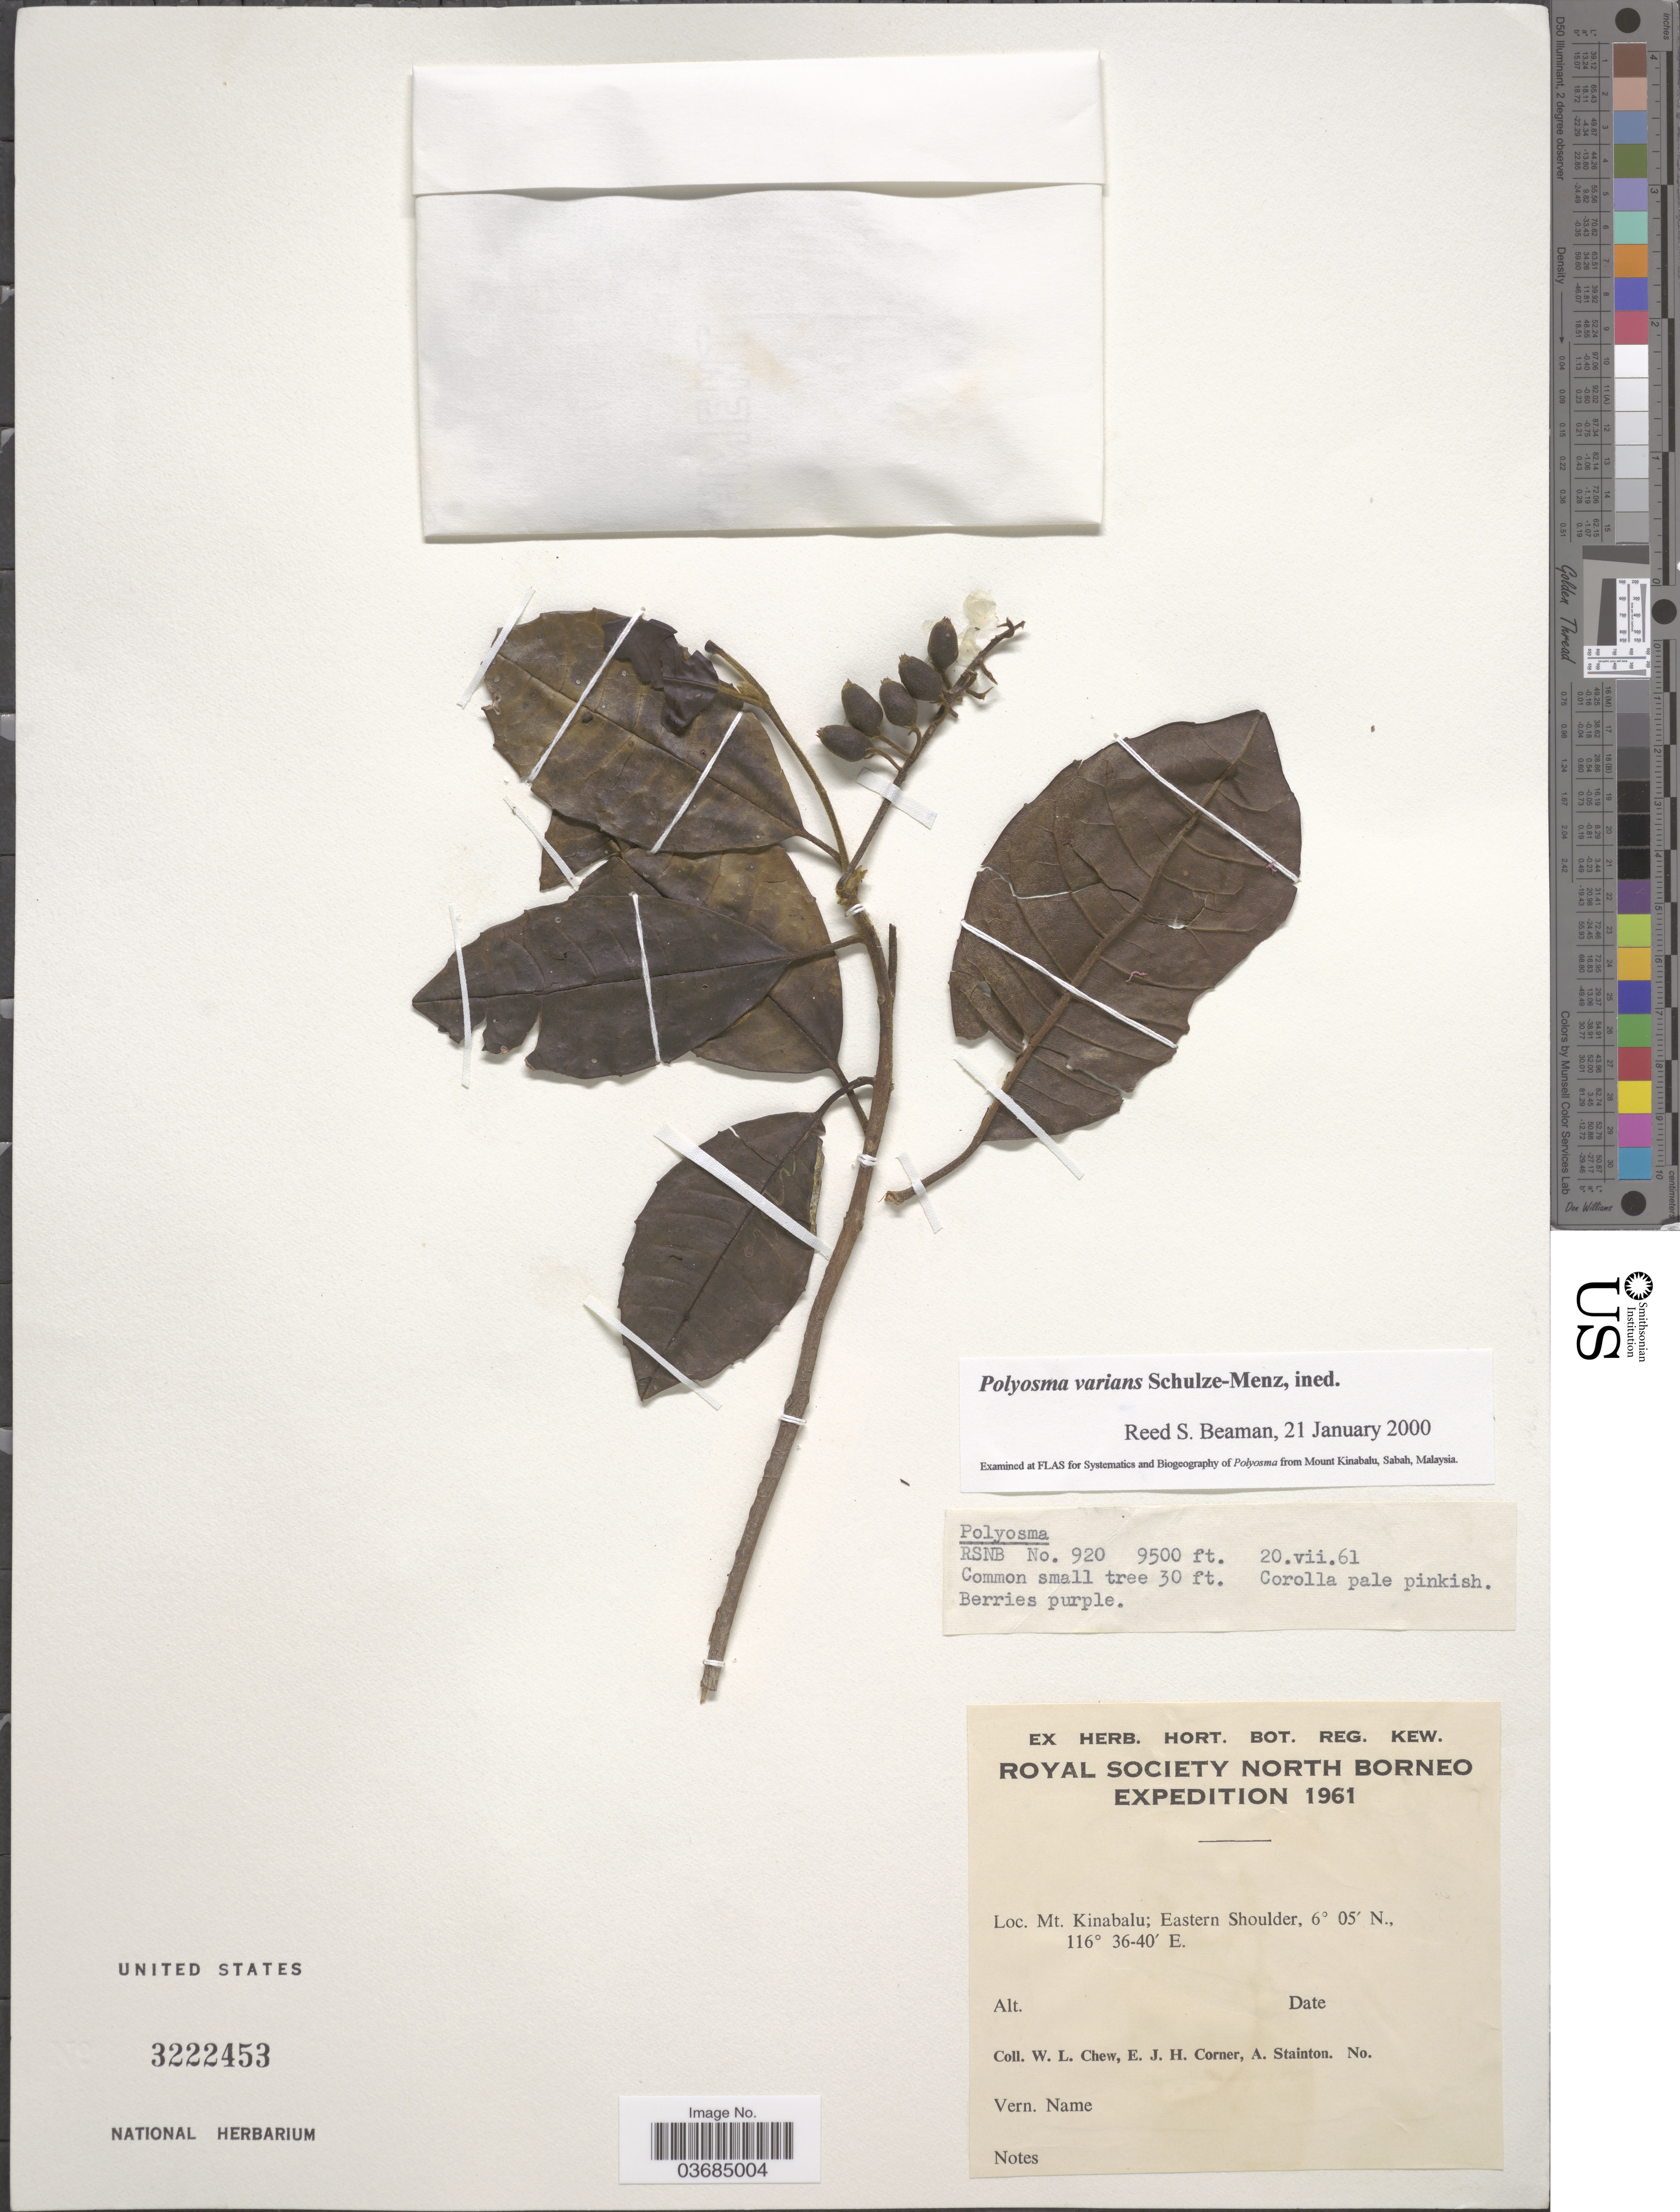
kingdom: Plantae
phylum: Tracheophyta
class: Magnoliopsida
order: Escalloniales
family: Escalloniaceae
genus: Polyosma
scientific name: Polyosma varians Schulze-Menz, ined.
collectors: W. Chew, E. Corner & A. Stainton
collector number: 920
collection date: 1961-07-20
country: Malaysia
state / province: Sabah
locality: Royal Society North Borneo Expedition 1961. Mt. Kinabalu; Eastern Shoulder.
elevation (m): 2896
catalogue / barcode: US 3222453